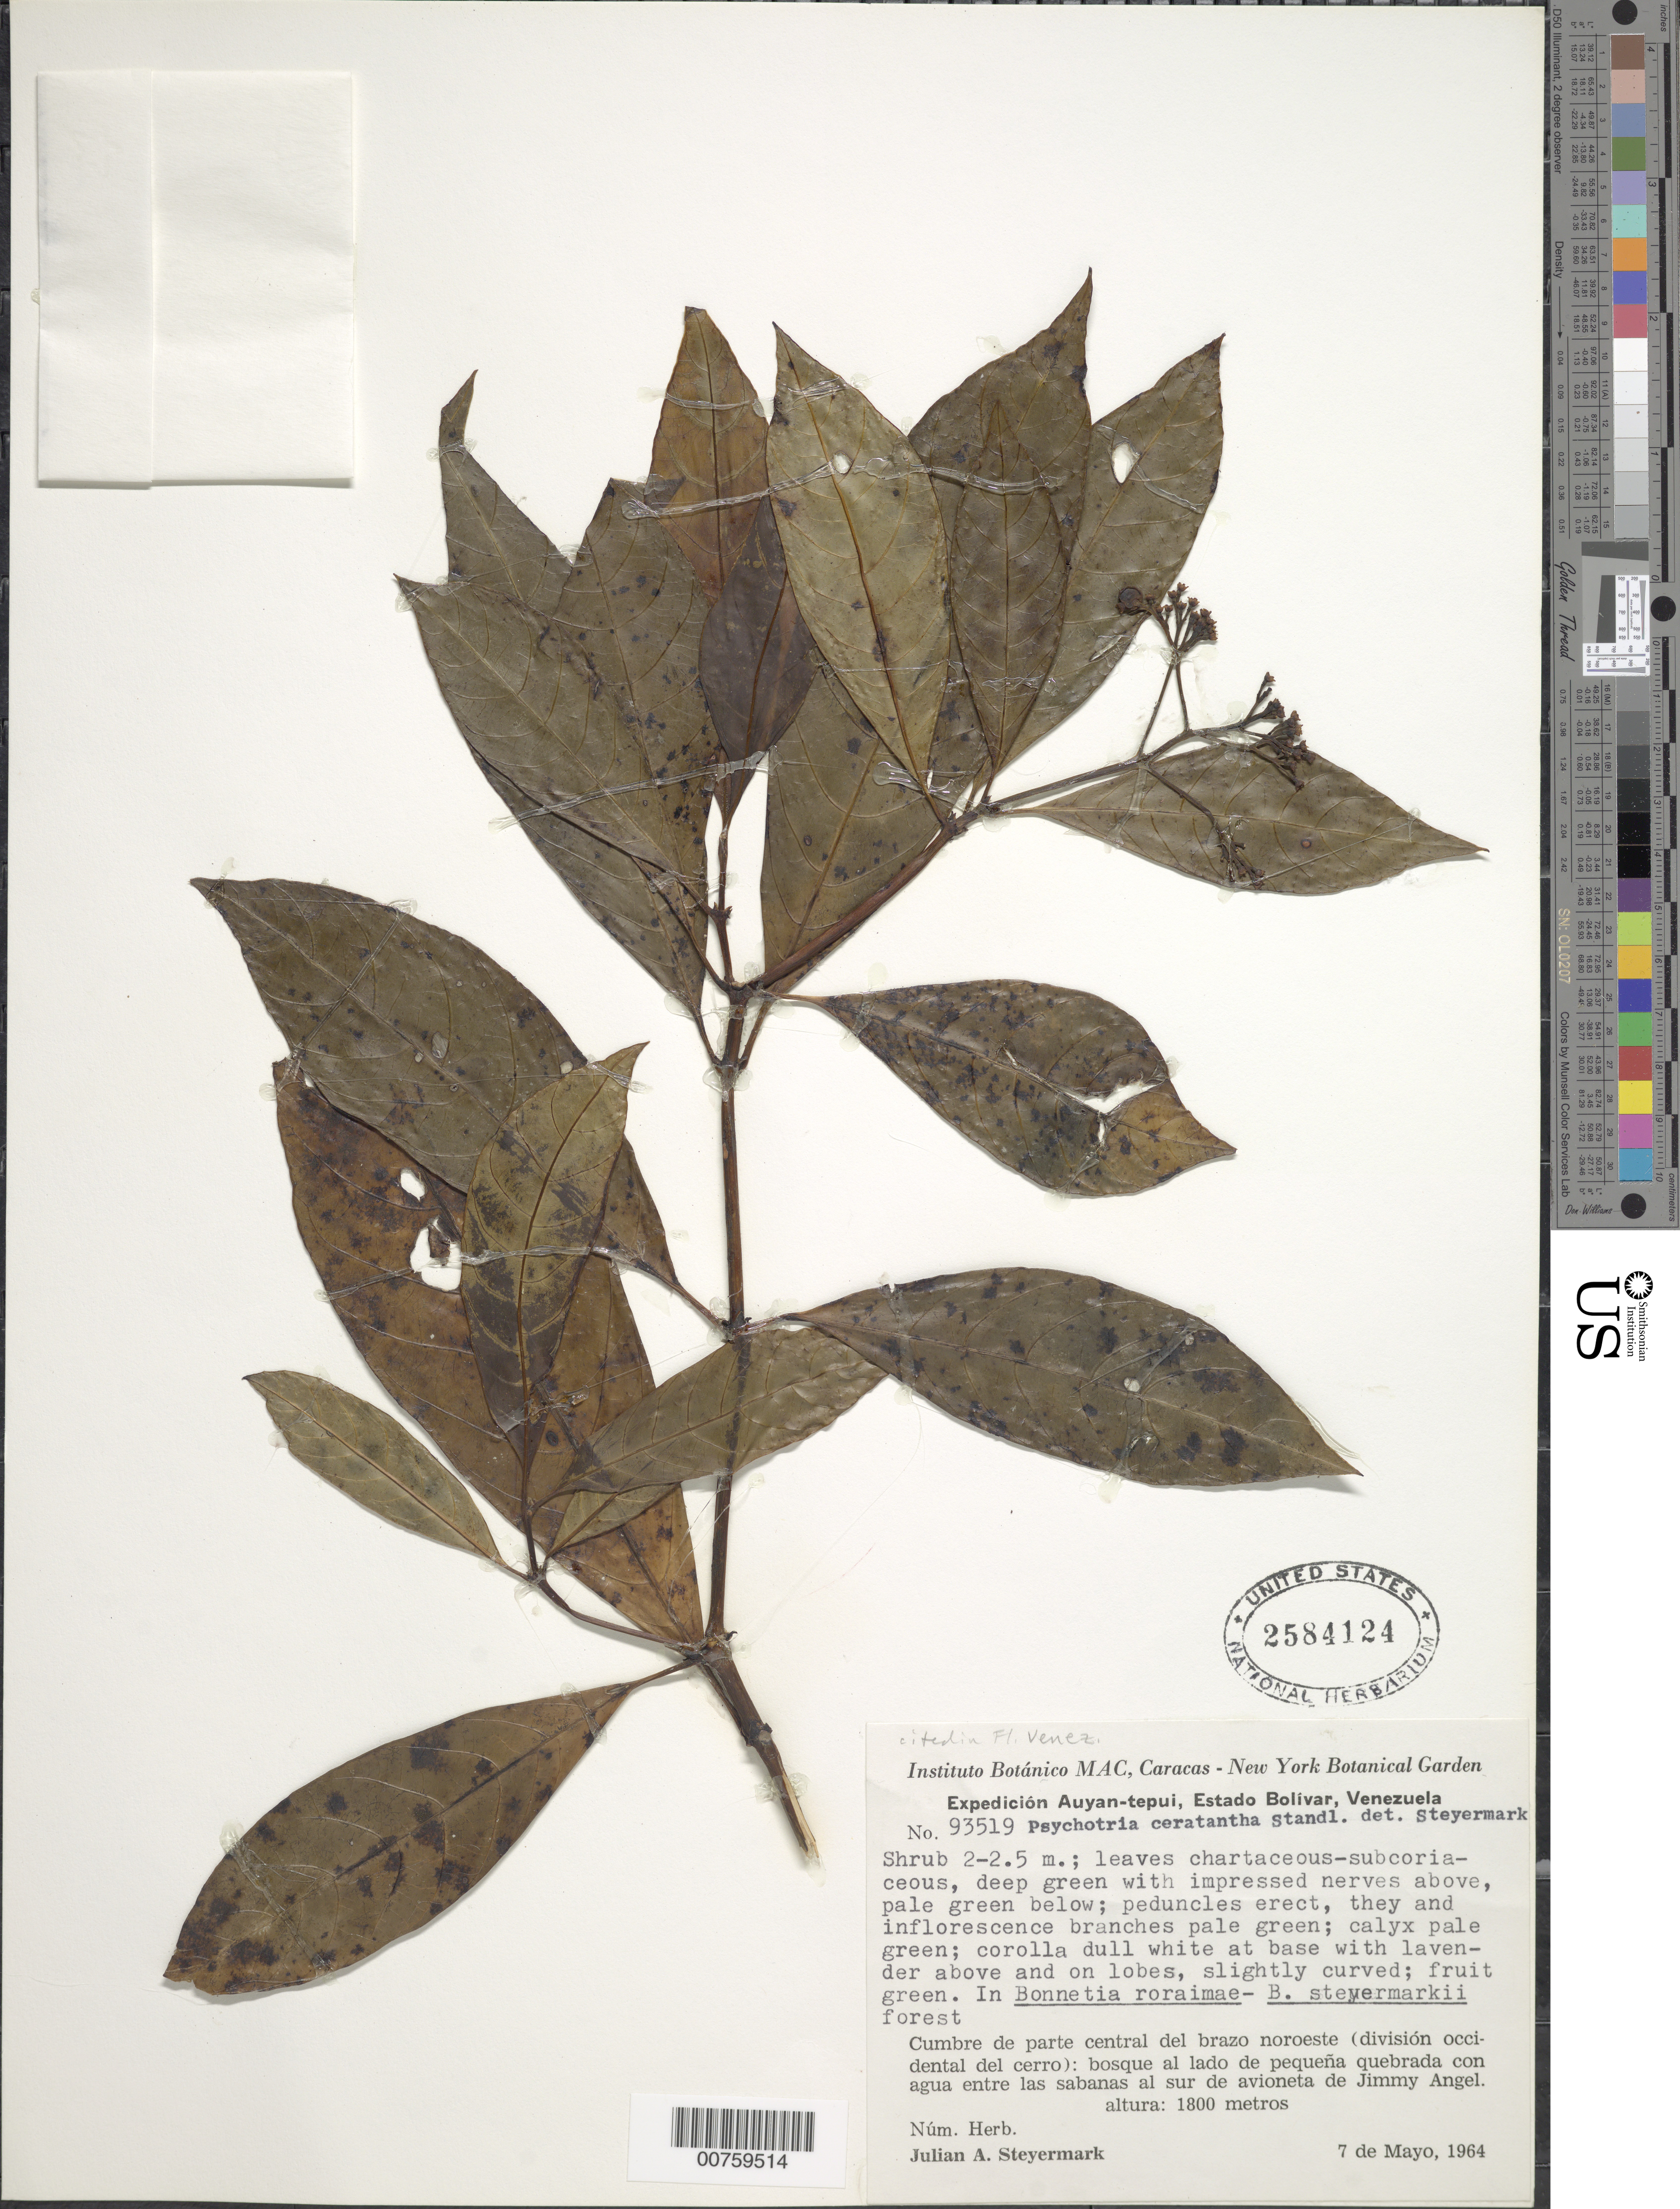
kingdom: Plantae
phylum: Tracheophyta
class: Magnoliopsida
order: Gentianales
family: Rubiaceae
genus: Palicourea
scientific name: Palicourea ceratantha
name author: (Standl.) C.M. Taylor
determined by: Kirkbride, J. H., Jr.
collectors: J. Steyermark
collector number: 93519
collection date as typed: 7-May-64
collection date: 1964-05-07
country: Venezuela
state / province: Bolívar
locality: Auyan-tepuí, cumbre de la parte central del brazo noroeste (div. occidental del cerro), al sur de avioneta de Jimmy Angel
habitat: Bosque al lado de pequena quebrada con agua entre las sabanas; in Bonnetia roraimae - B. steyermarkii forest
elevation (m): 1800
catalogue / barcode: US 2584124